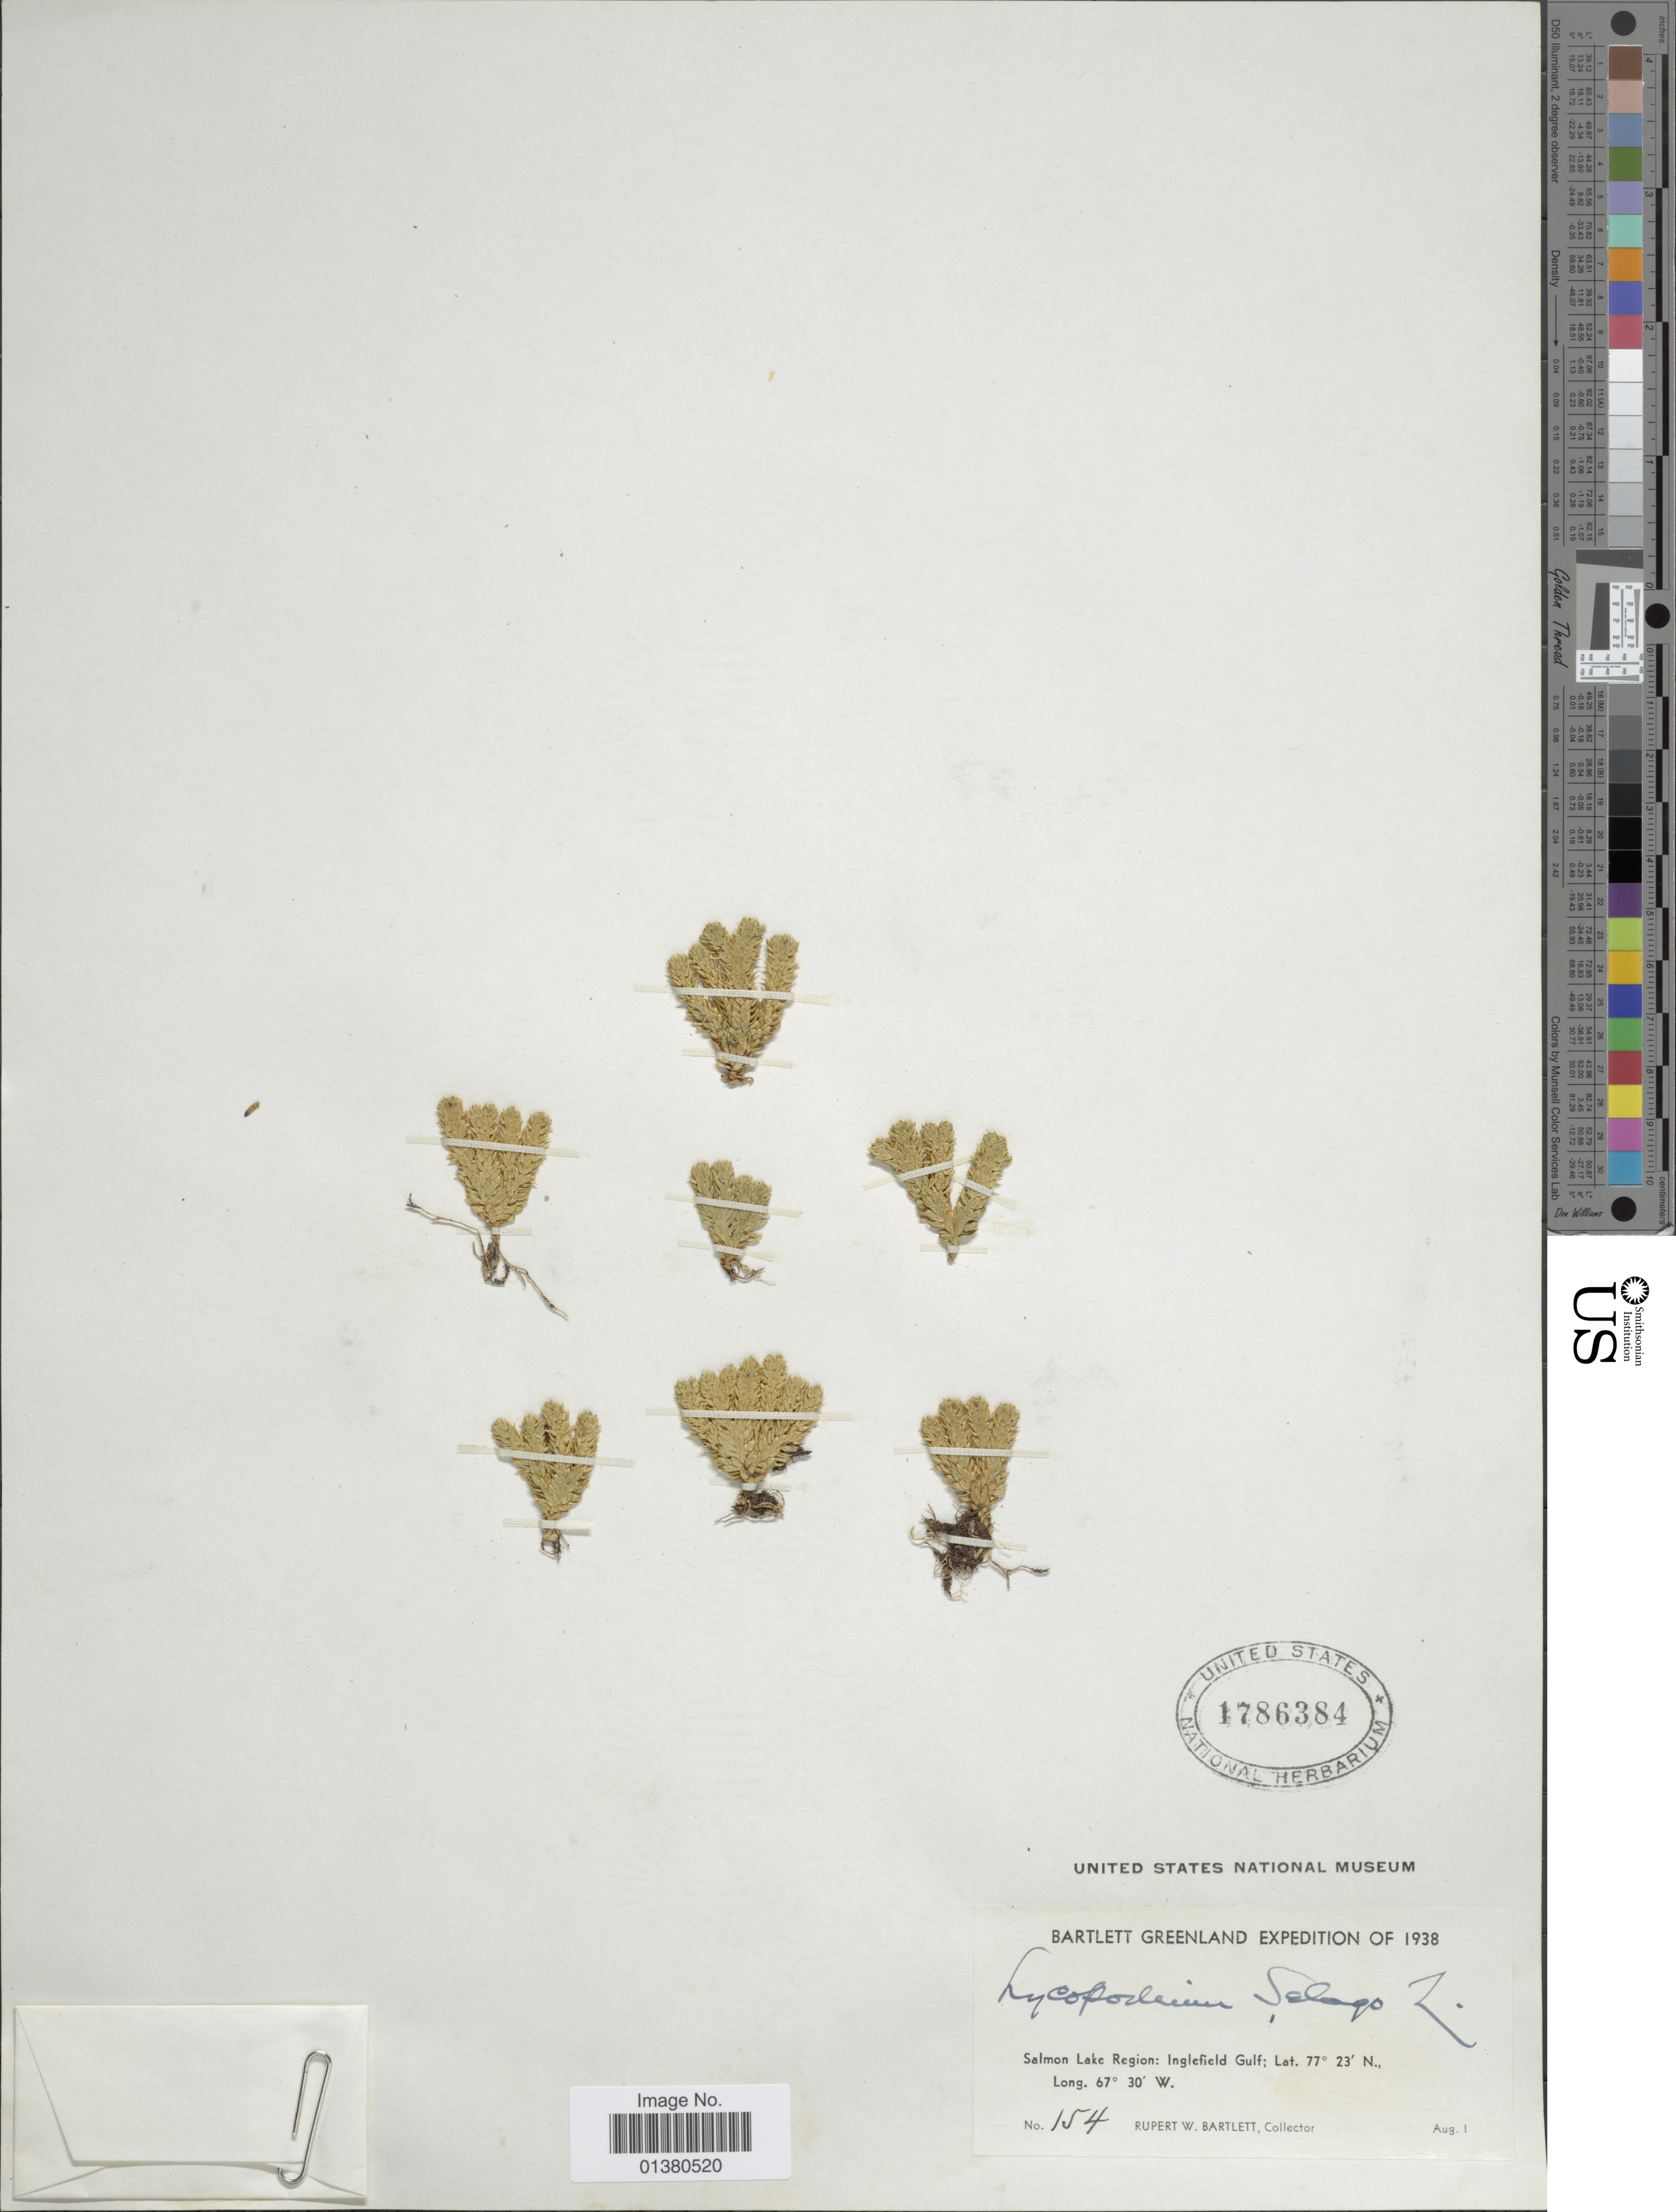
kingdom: Plantae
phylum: Tracheophyta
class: Lycopodiopsida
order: Lycopodiales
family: Lycopodiaceae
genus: Huperzia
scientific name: Huperzia selago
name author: (L.) Bernh. ex Schrank & Mart.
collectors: R. W. Bartlett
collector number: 154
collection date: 1938-08-01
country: Greenland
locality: Salmon Lake Region: Inglefield Gulf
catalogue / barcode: US 1786384